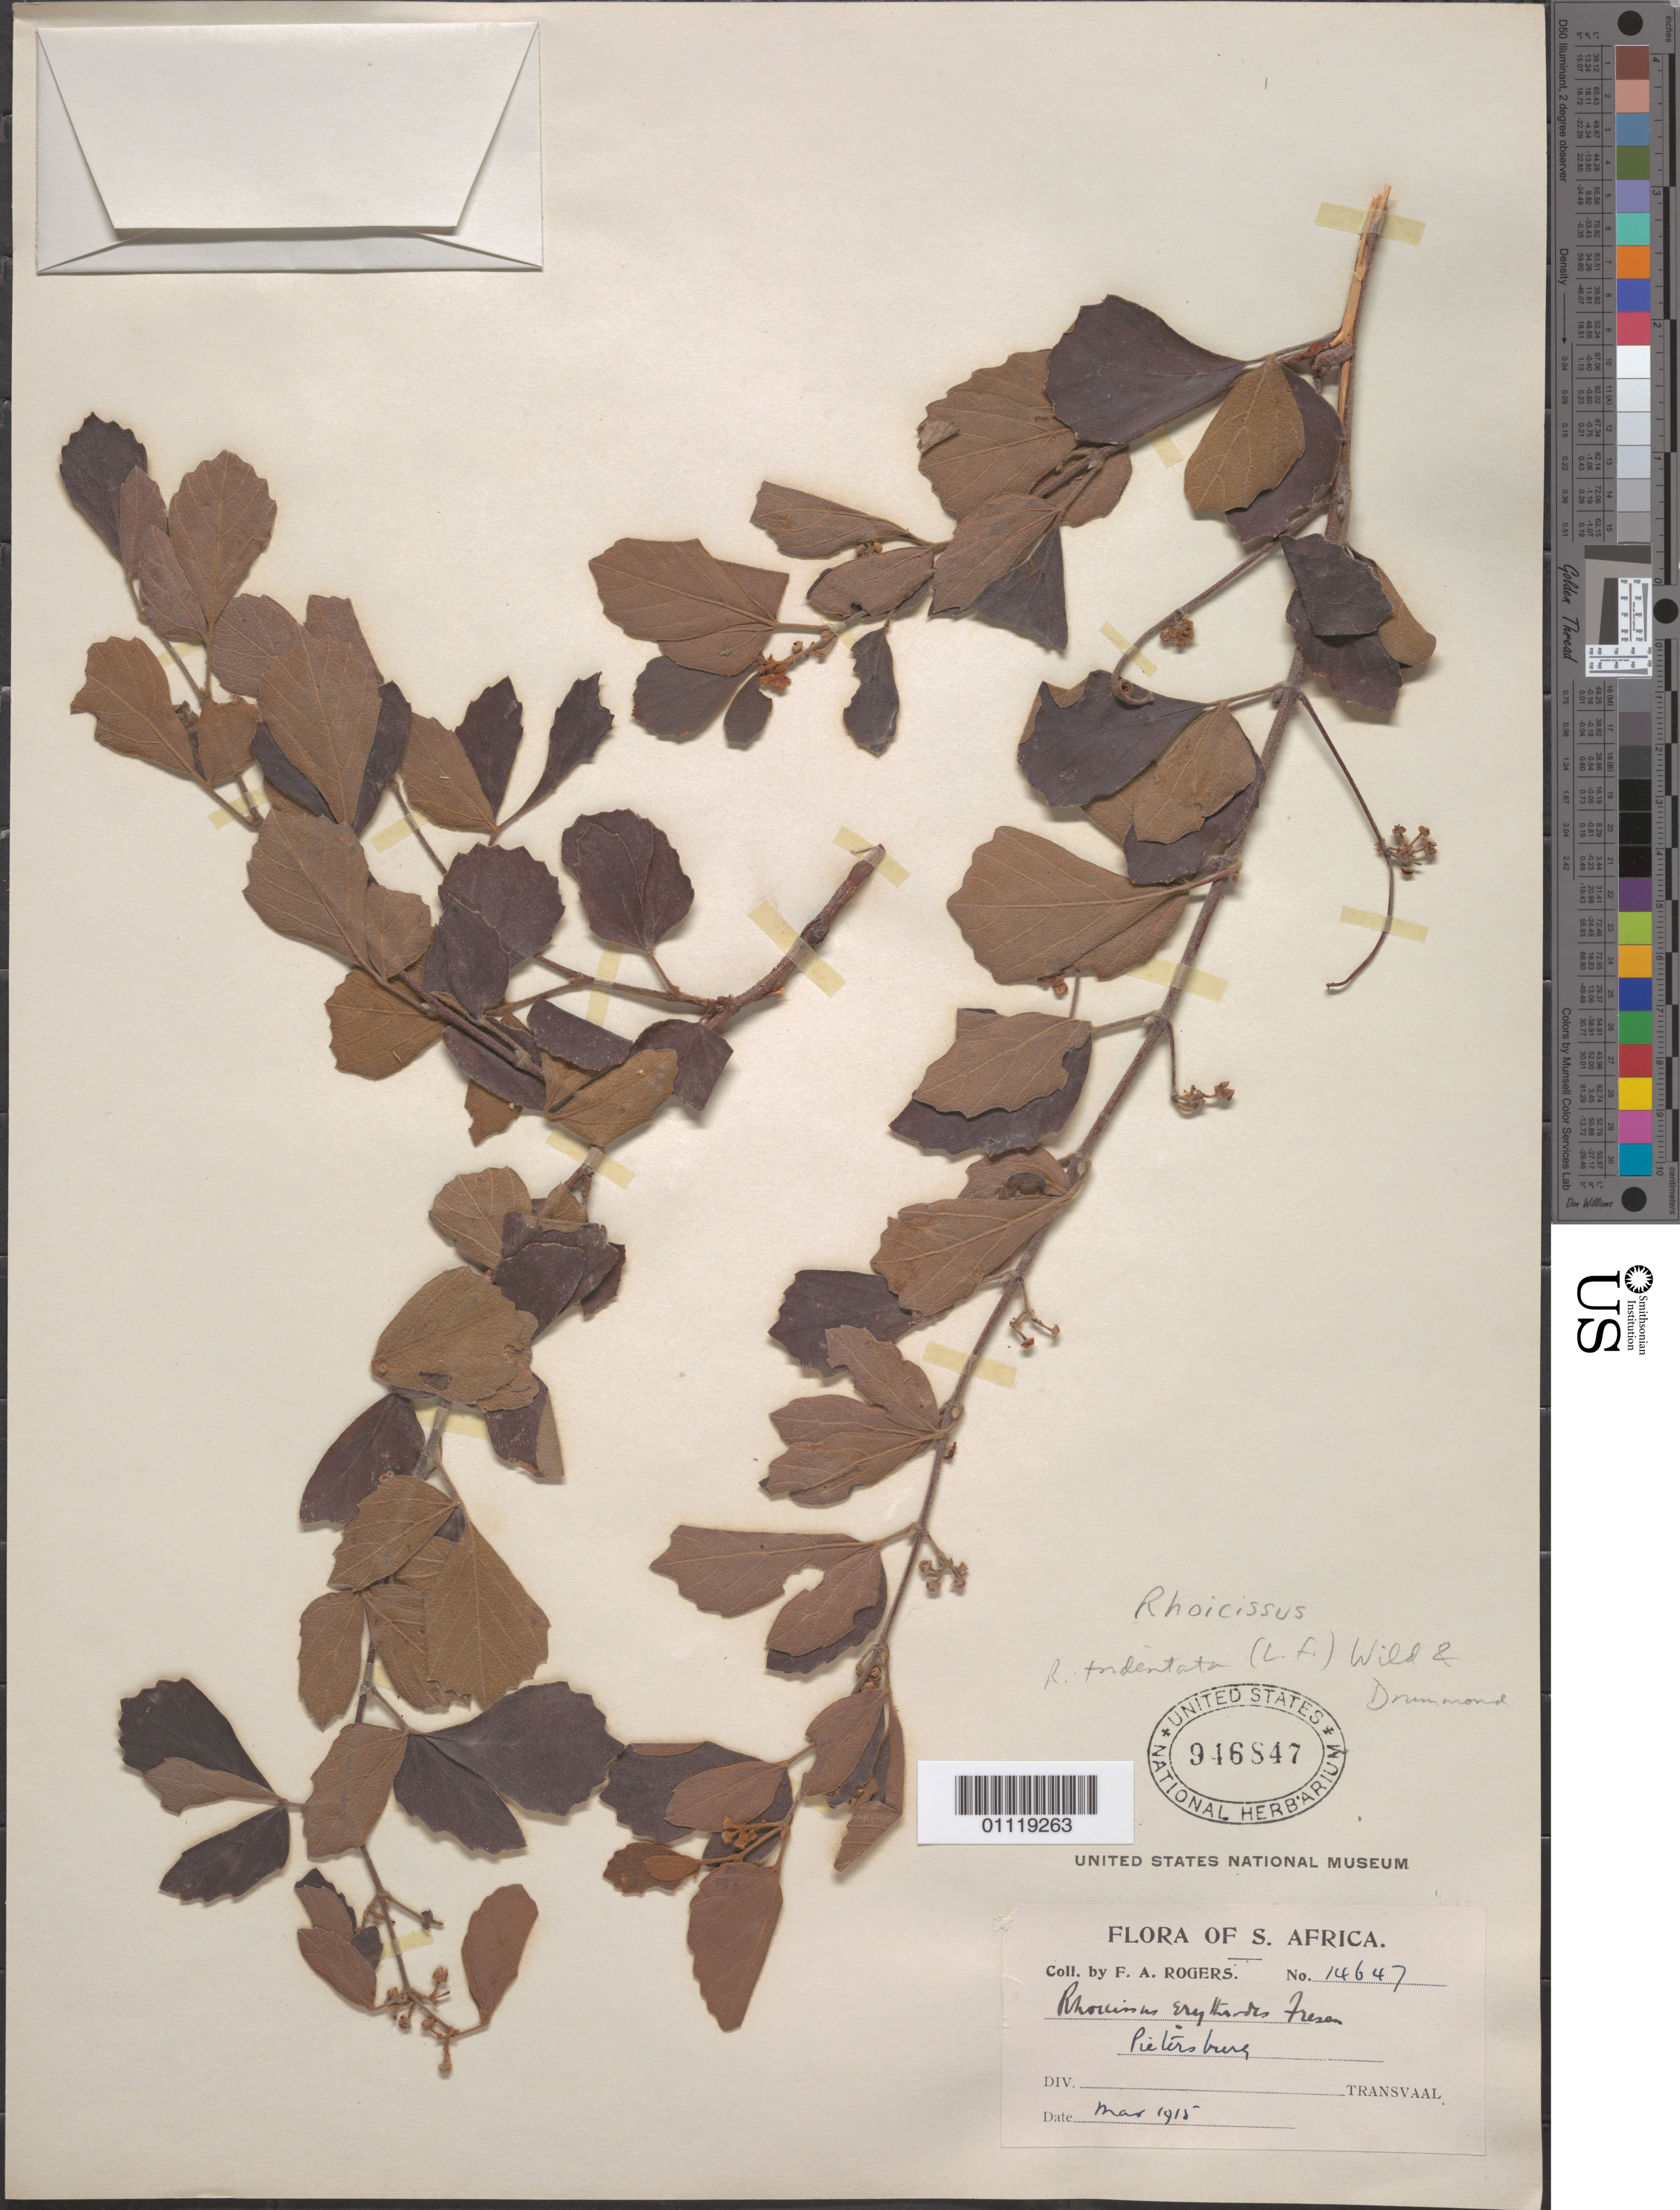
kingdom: Plantae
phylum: Tracheophyta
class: Magnoliopsida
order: Vitales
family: Vitaceae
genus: Rhoicissus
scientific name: Rhoicissus tridentata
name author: (L. f.) Wild & R.B. Drumm.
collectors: F. A. Rogers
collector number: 14647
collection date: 1915-03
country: South Africa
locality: Transvaal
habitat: On trees.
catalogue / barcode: US 946847